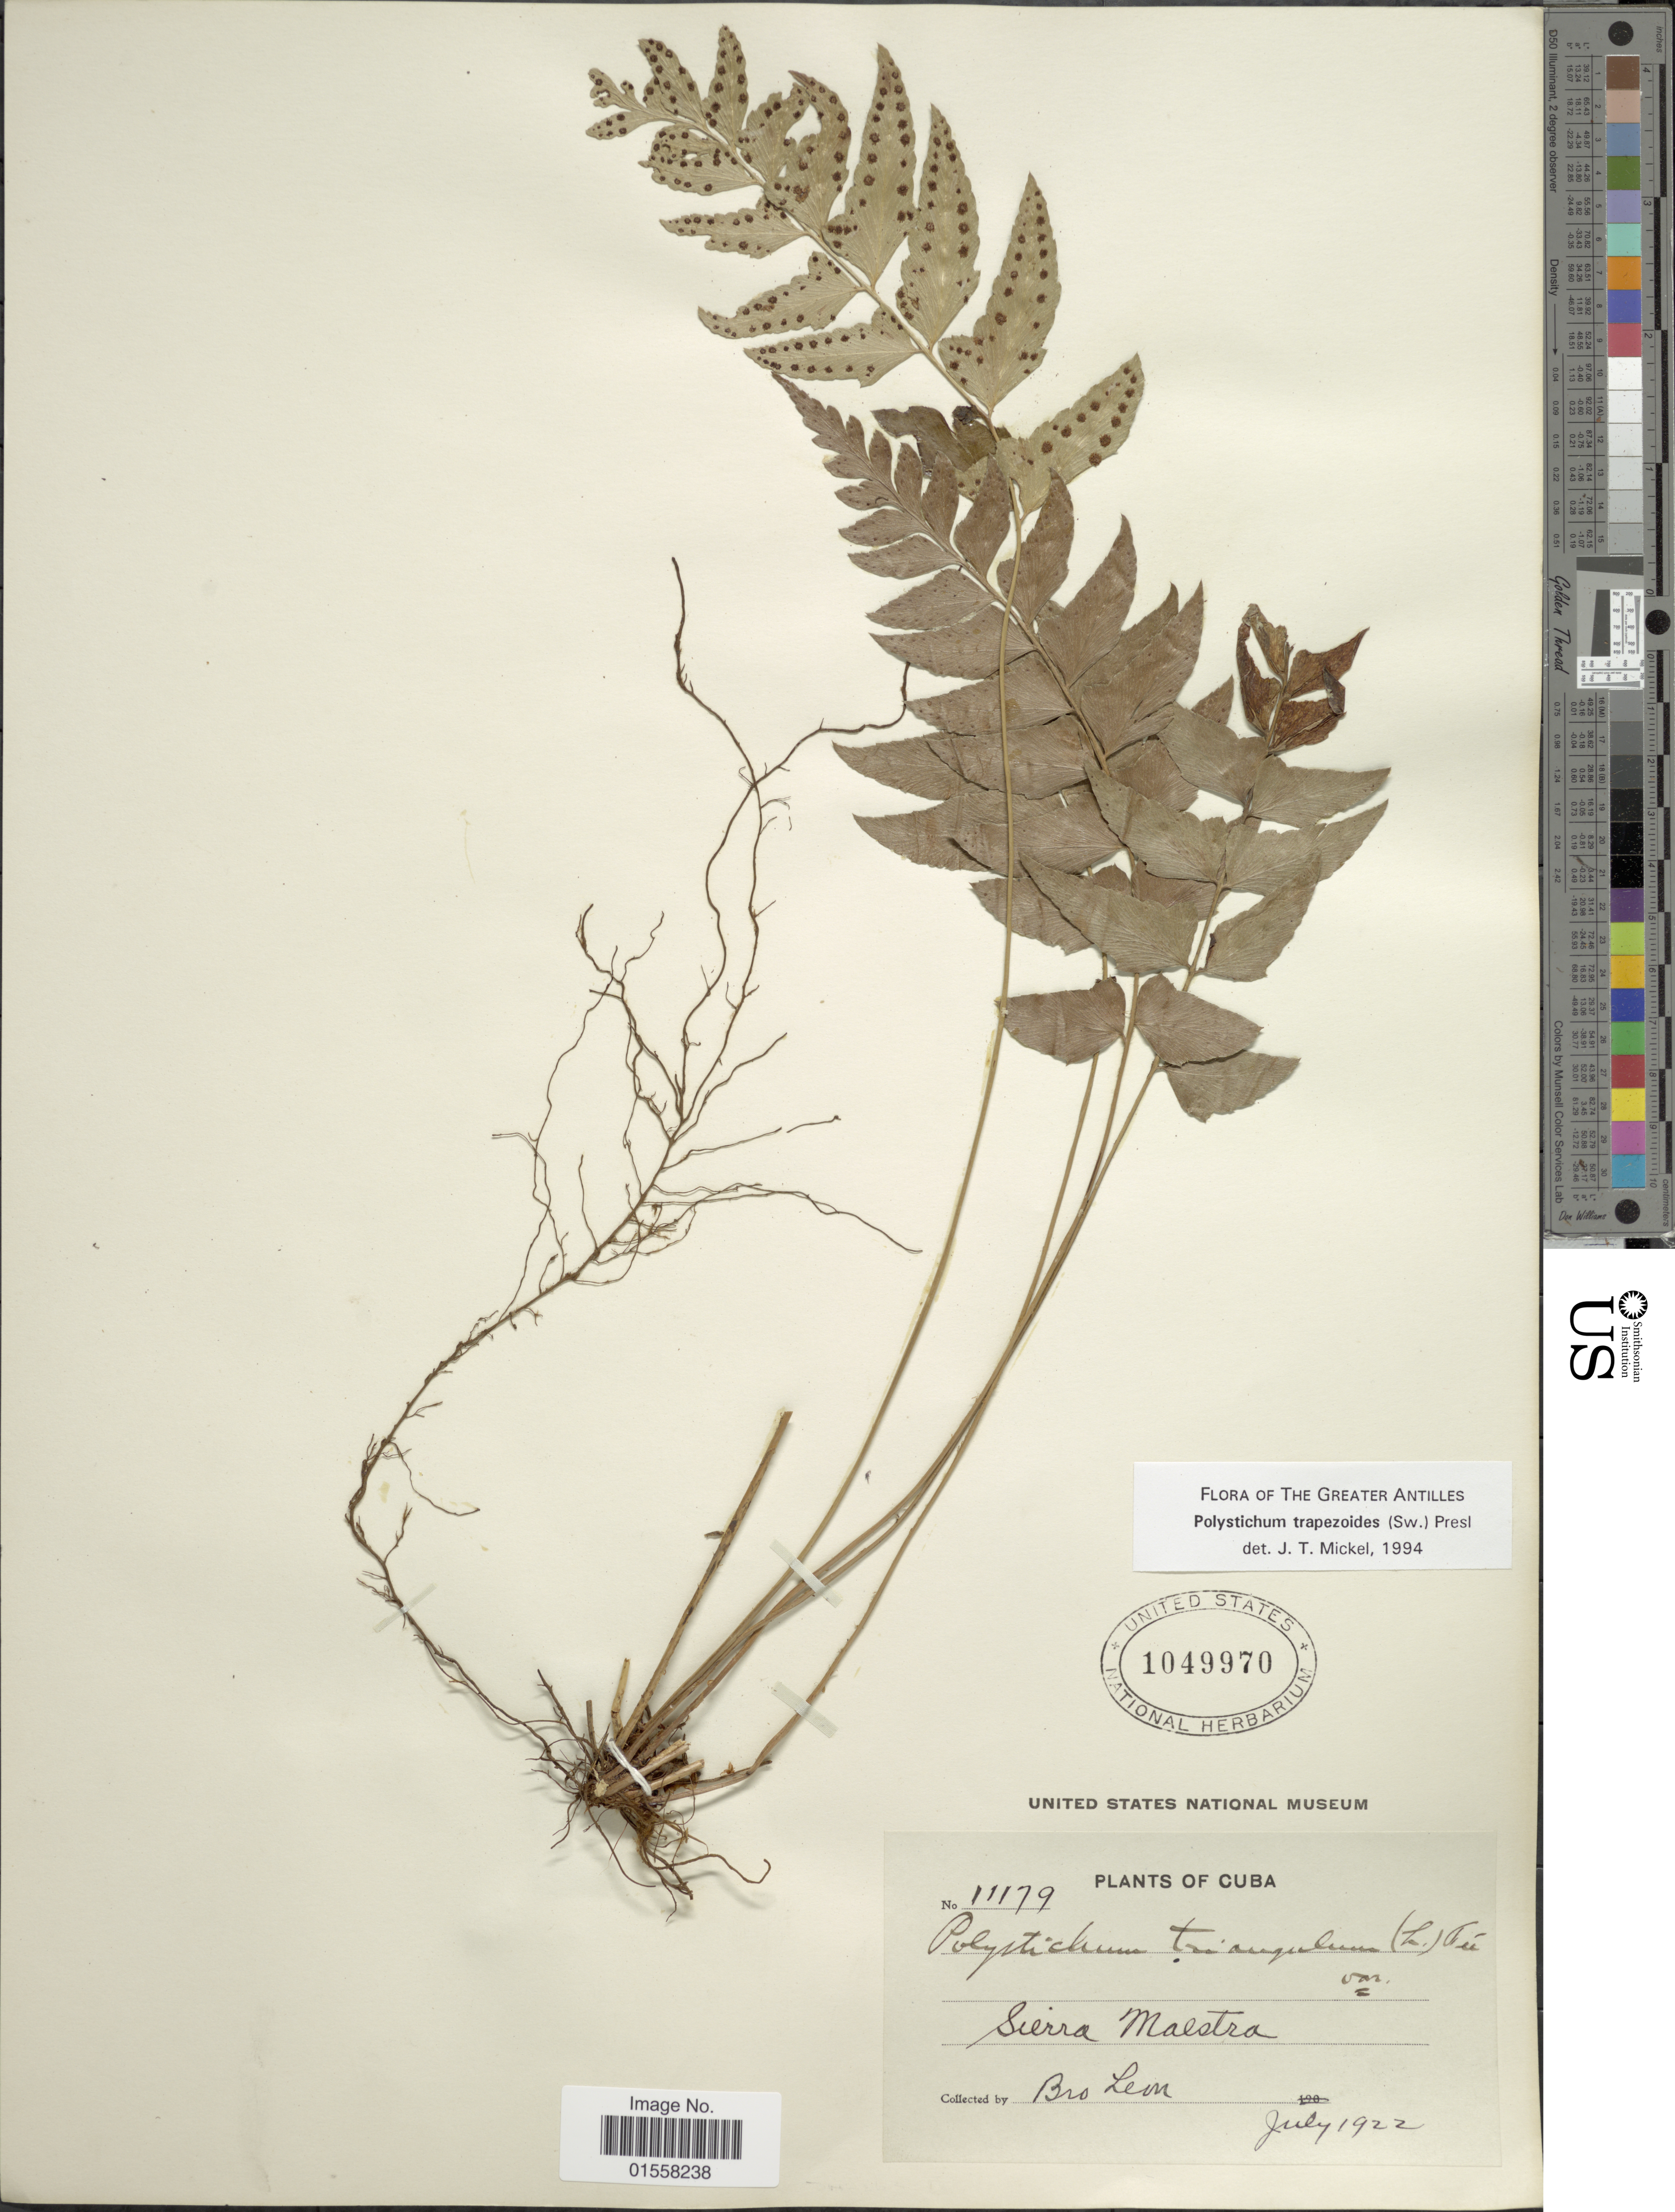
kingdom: Plantae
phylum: Tracheophyta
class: Polypodiopsida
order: Polypodiales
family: Dryopteridaceae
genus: Polystichum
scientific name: Polystichum trapezoides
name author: (Sw.) C. Presl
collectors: Bro. León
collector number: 11179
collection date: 1922-07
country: Cuba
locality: Cuba. Sierra Maestra.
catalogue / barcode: US 1049970